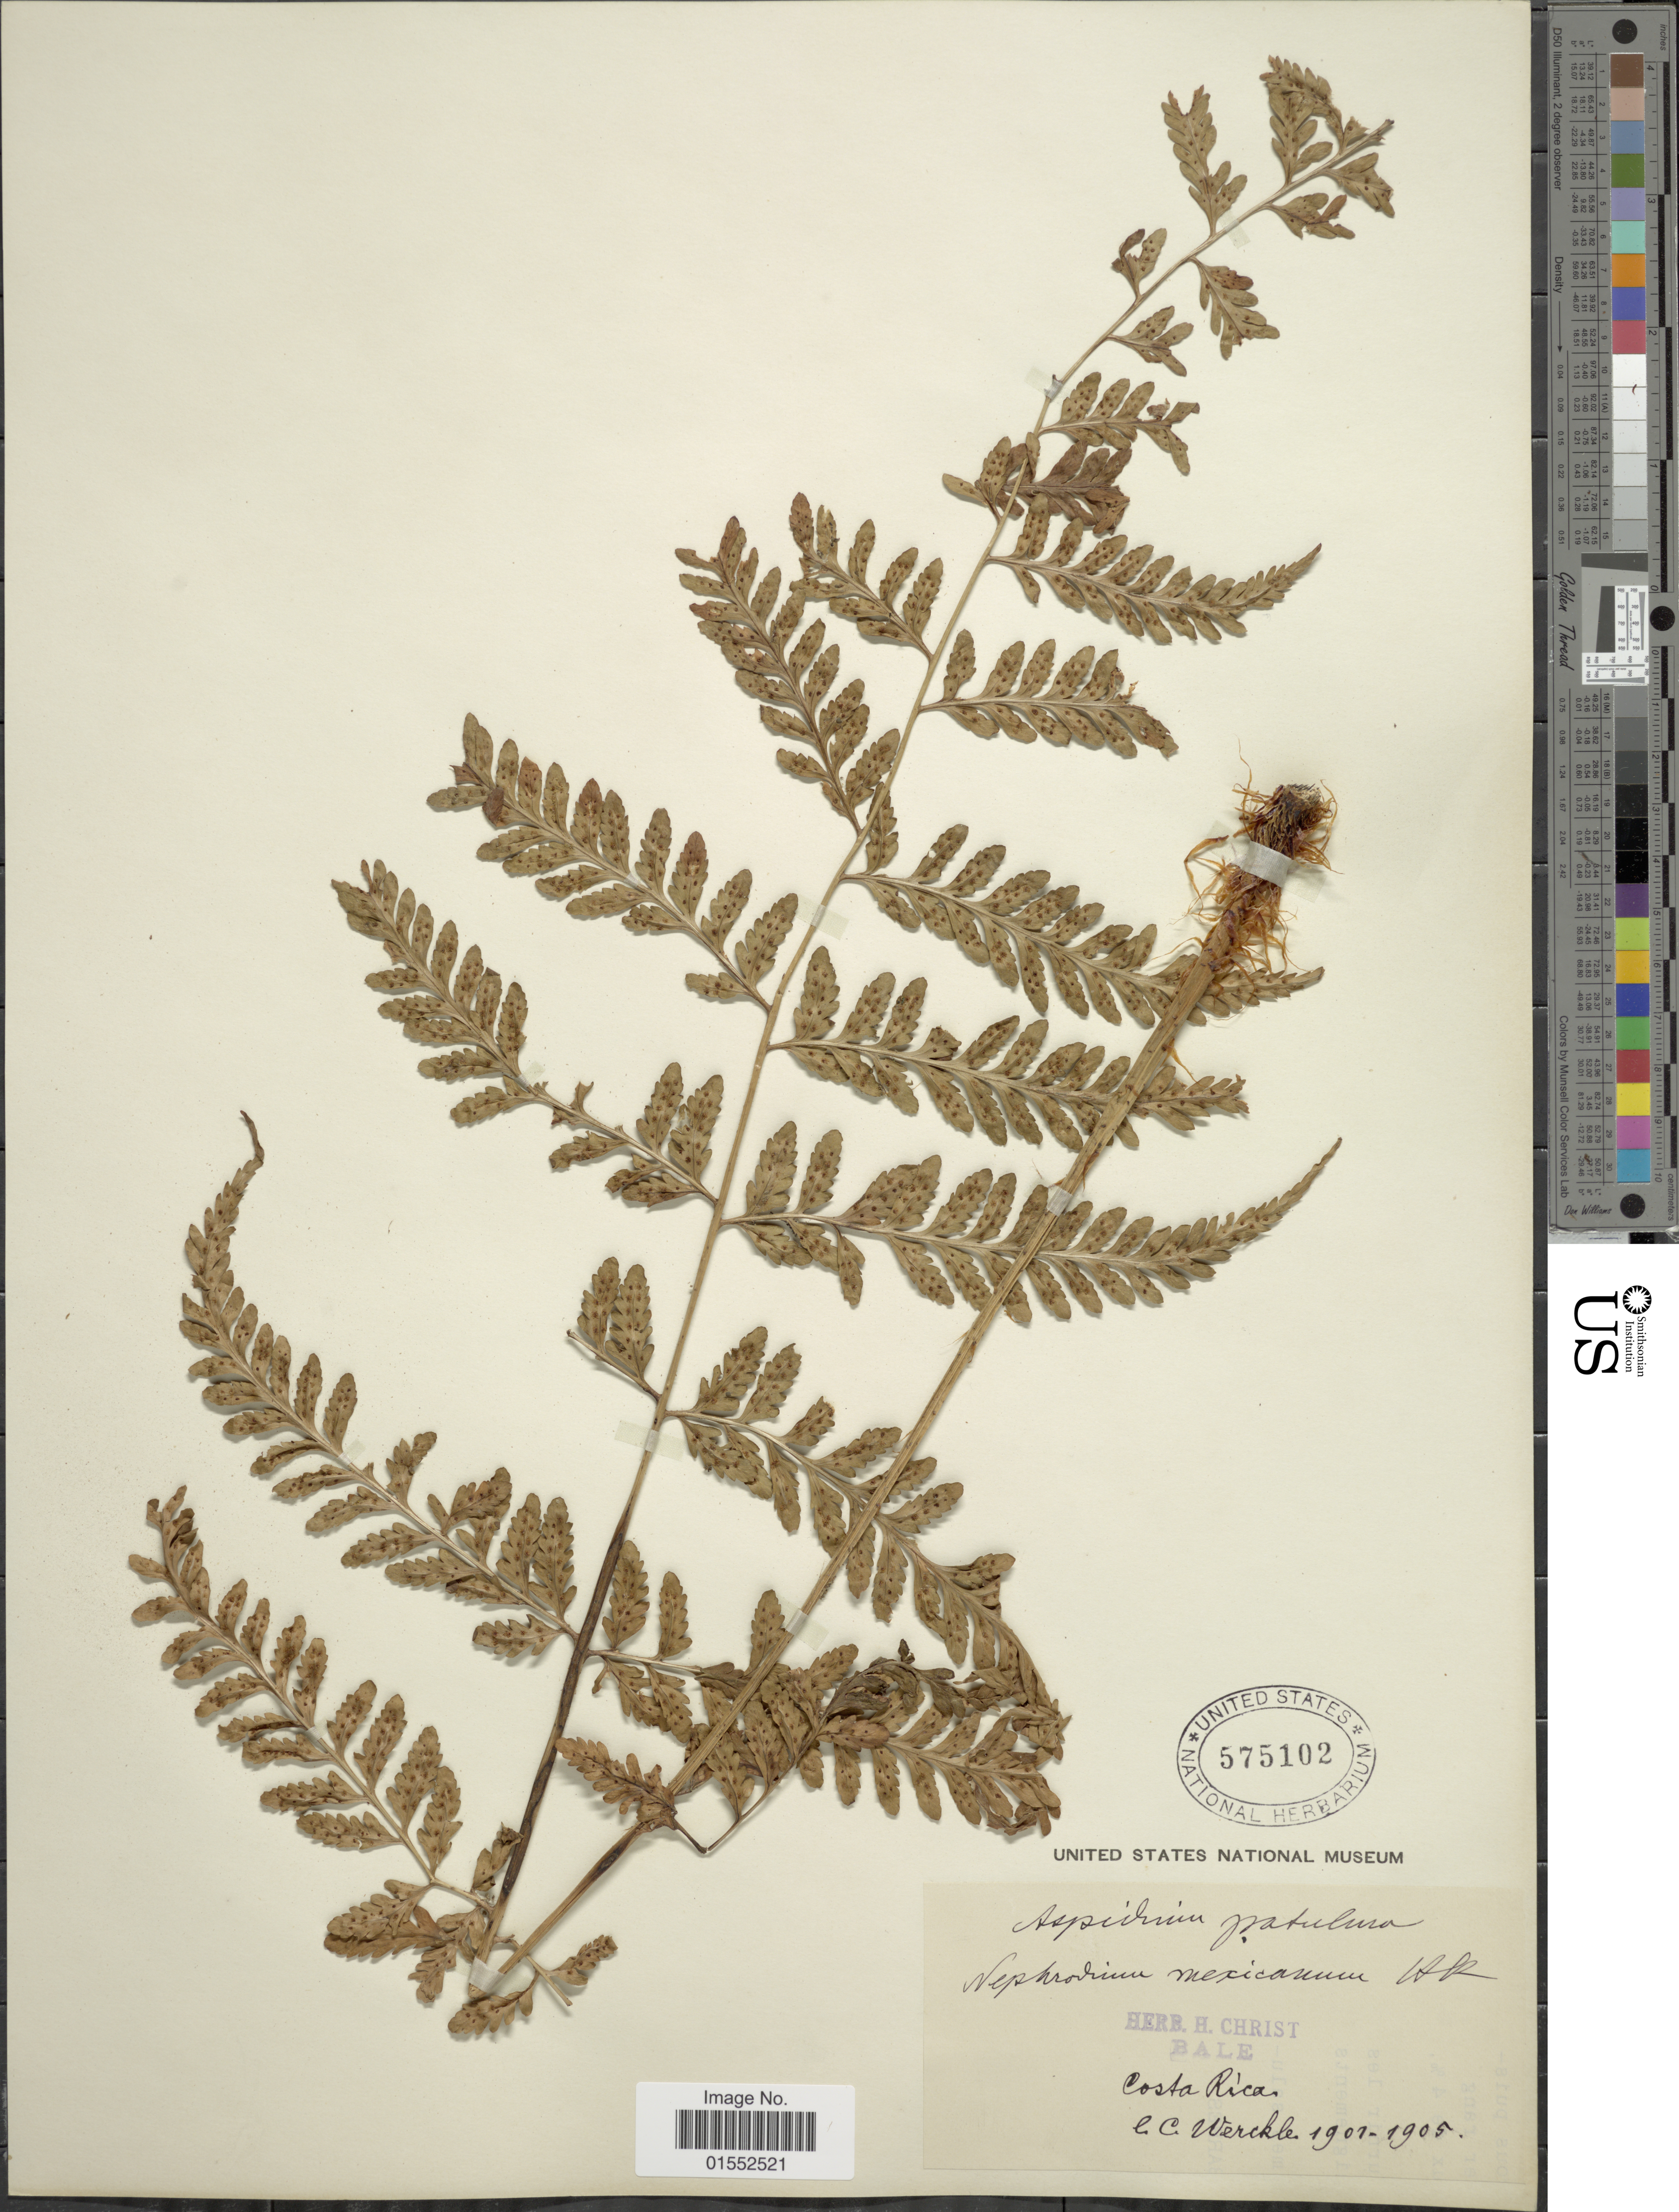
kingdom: Plantae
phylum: Tracheophyta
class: Polypodiopsida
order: Polypodiales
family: Dryopteridaceae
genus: Dryopteris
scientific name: Dryopteris patula var. serrata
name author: (Mett.) C.V. Morton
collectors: C. C Wercklé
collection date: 1901/1905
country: Costa Rica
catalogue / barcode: US 575102